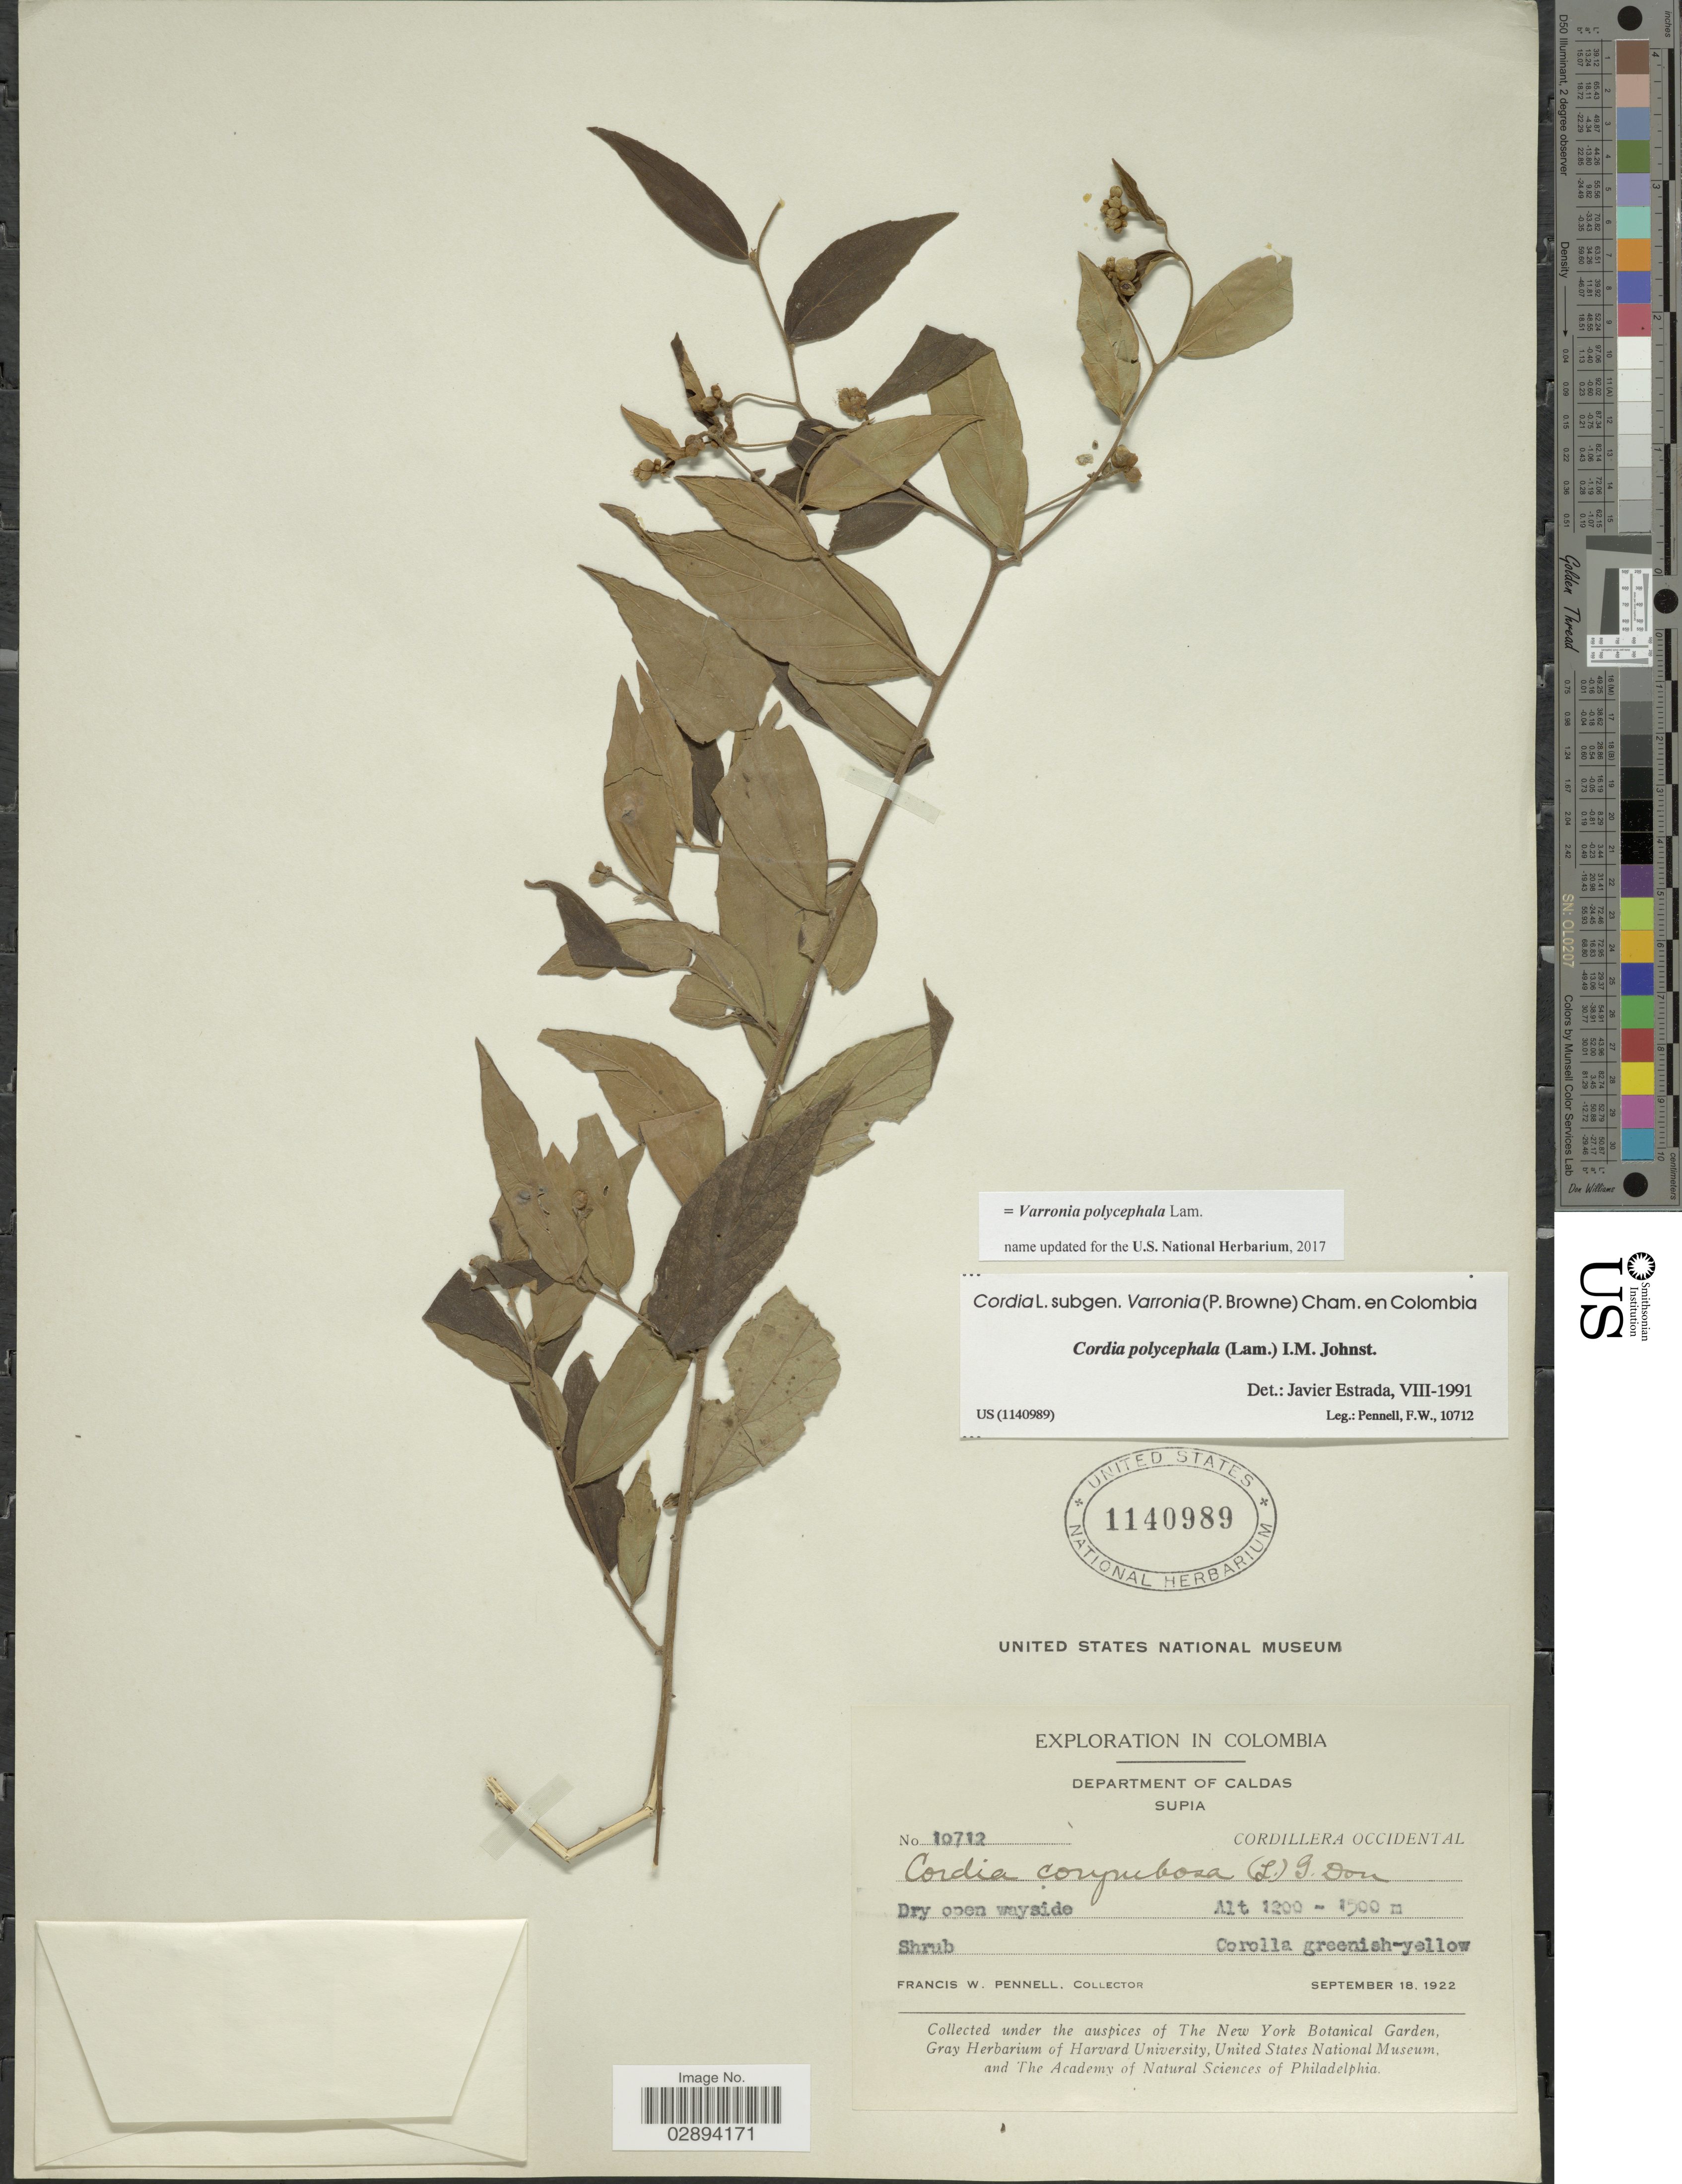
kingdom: Plantae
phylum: Tracheophyta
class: Magnoliopsida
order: Boraginales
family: Cordiaceae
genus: Varronia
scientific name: Varronia polycephala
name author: Lam.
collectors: F. W. Pennell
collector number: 10712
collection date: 1922-09-18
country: Colombia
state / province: Caldas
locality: Department of Caldas, Supia, Cordillera Occidental.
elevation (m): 1200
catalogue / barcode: US 1140989